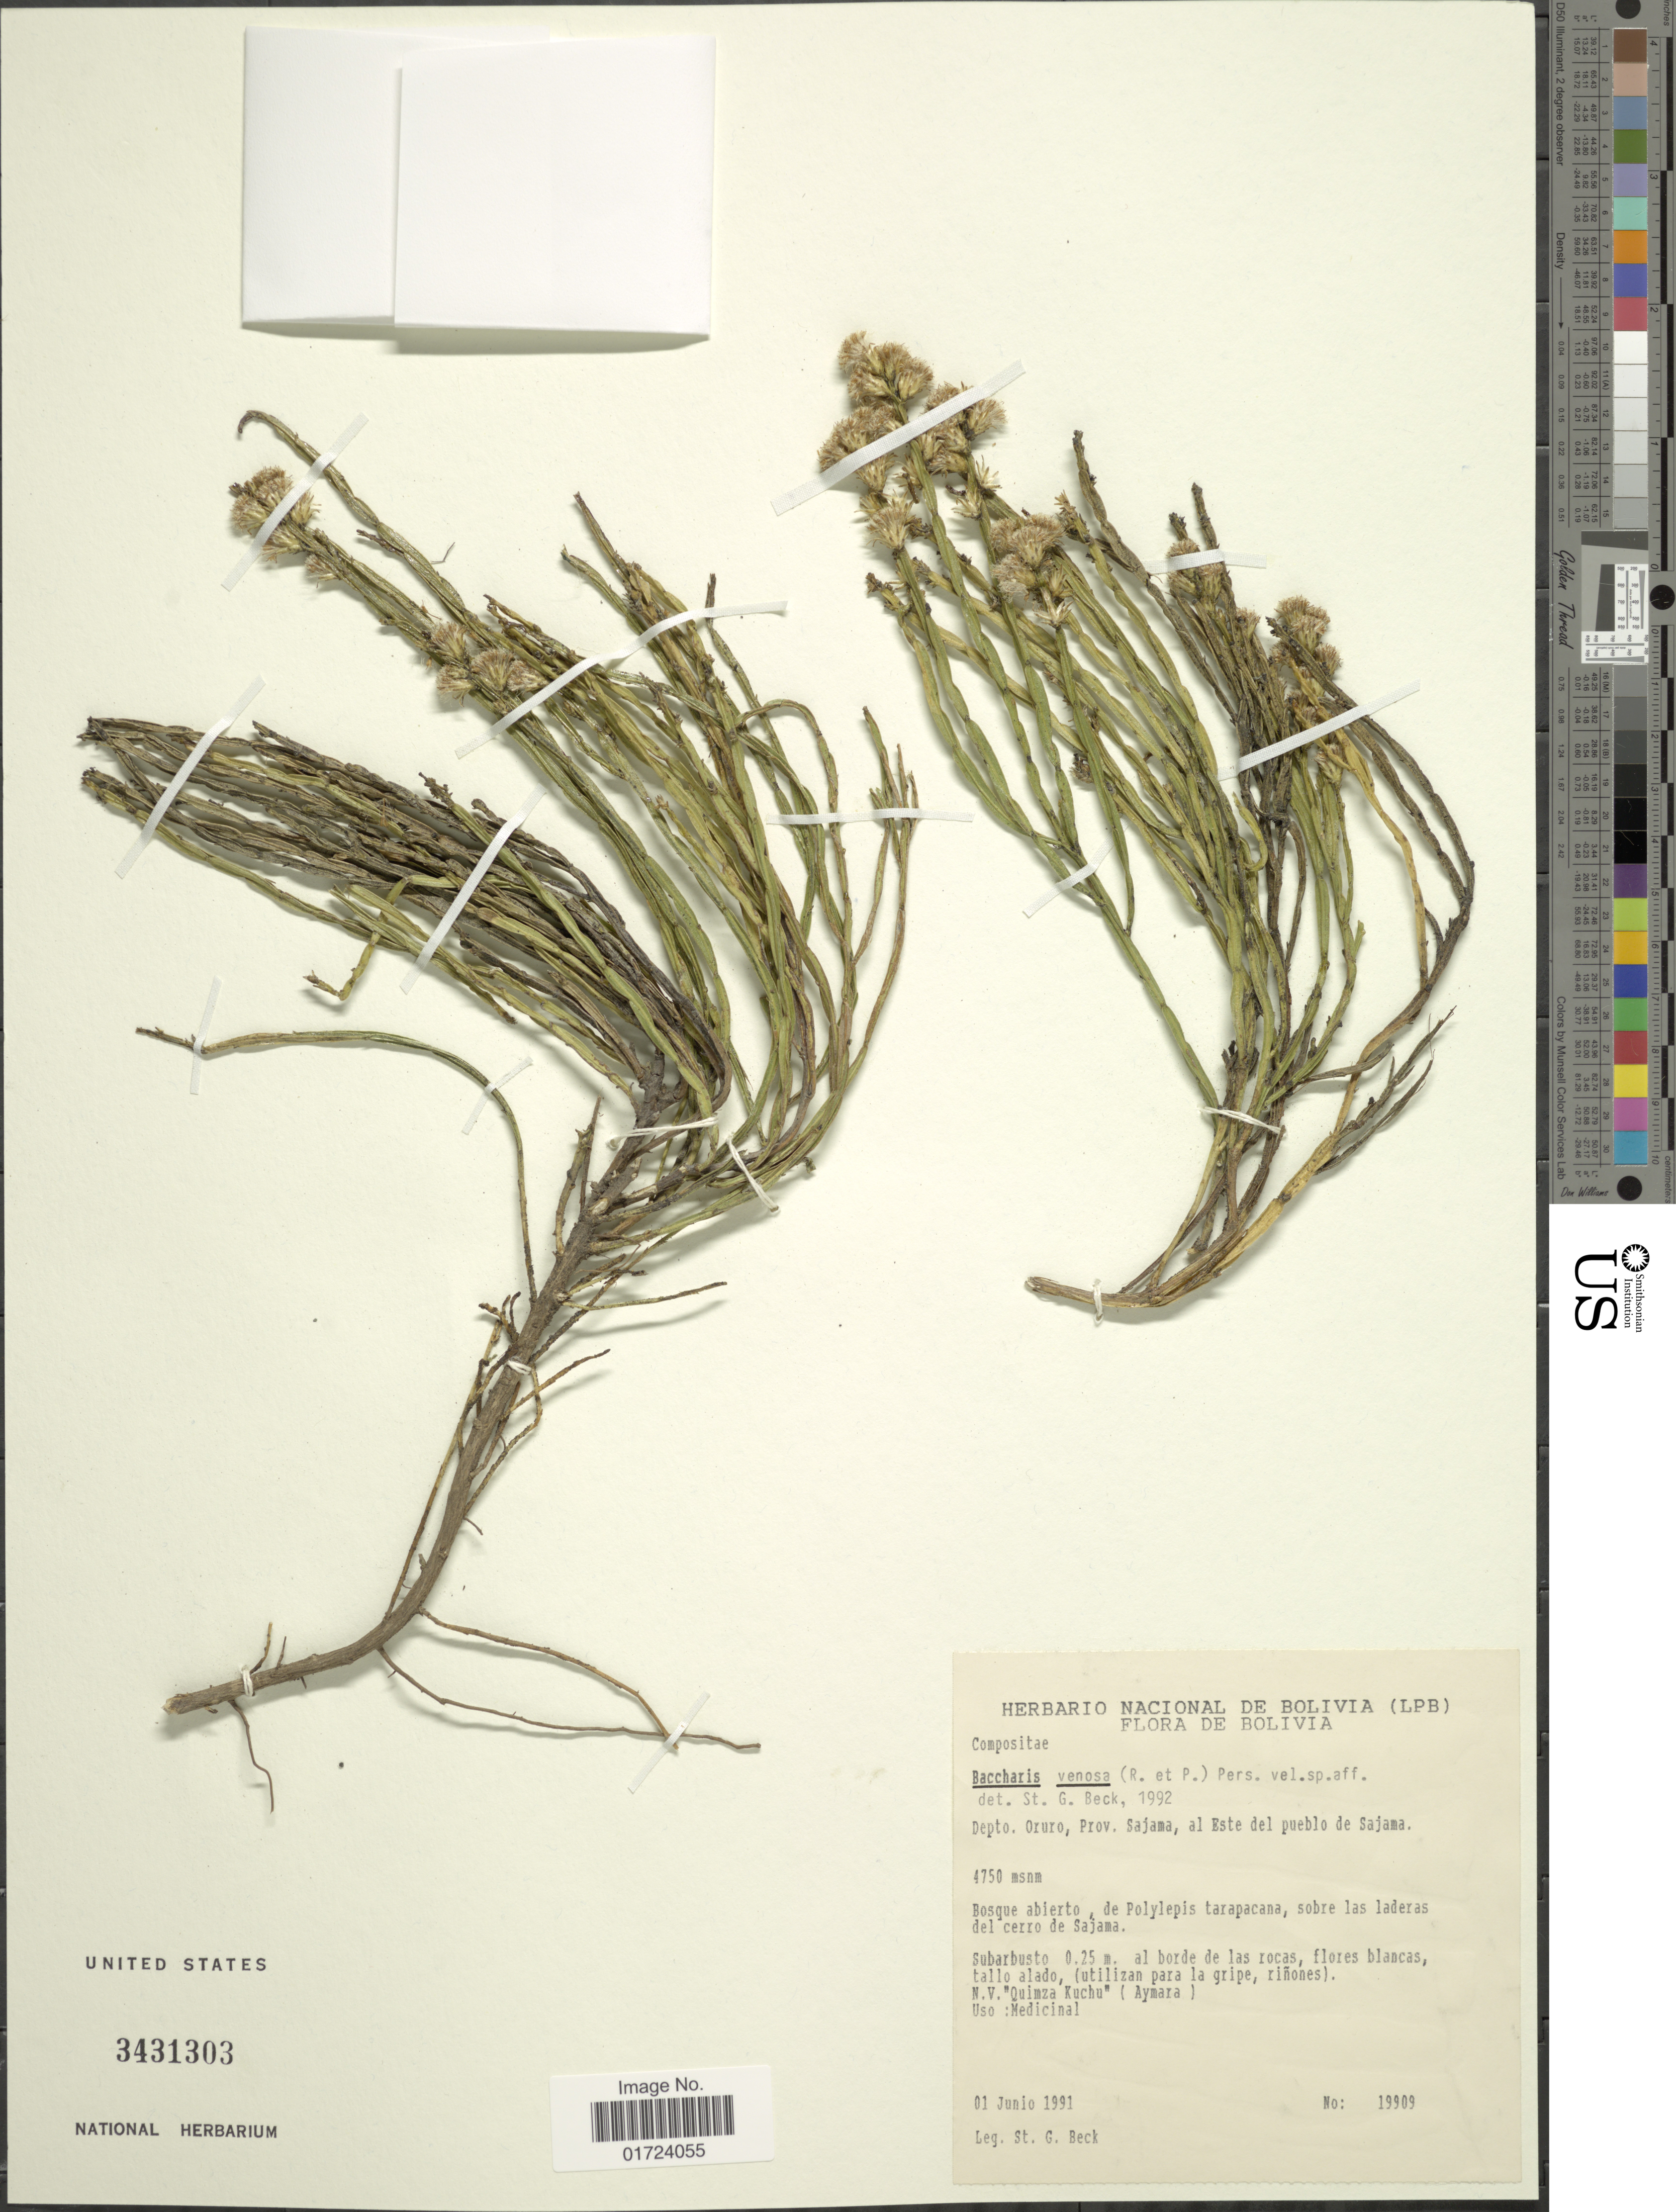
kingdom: Plantae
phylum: Tracheophyta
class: Magnoliopsida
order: Asterales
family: Asteraceae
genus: Baccharis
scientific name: Baccharis venosa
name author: (Ruiz & Pav.) Pers.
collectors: S. G. Beck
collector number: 19909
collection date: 1991-06-01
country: Bolivia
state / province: Oruro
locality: Depto. Oruro, Prov. Sajama. al Este del pueblo de Sajama.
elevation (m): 4750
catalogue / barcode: US 3431303